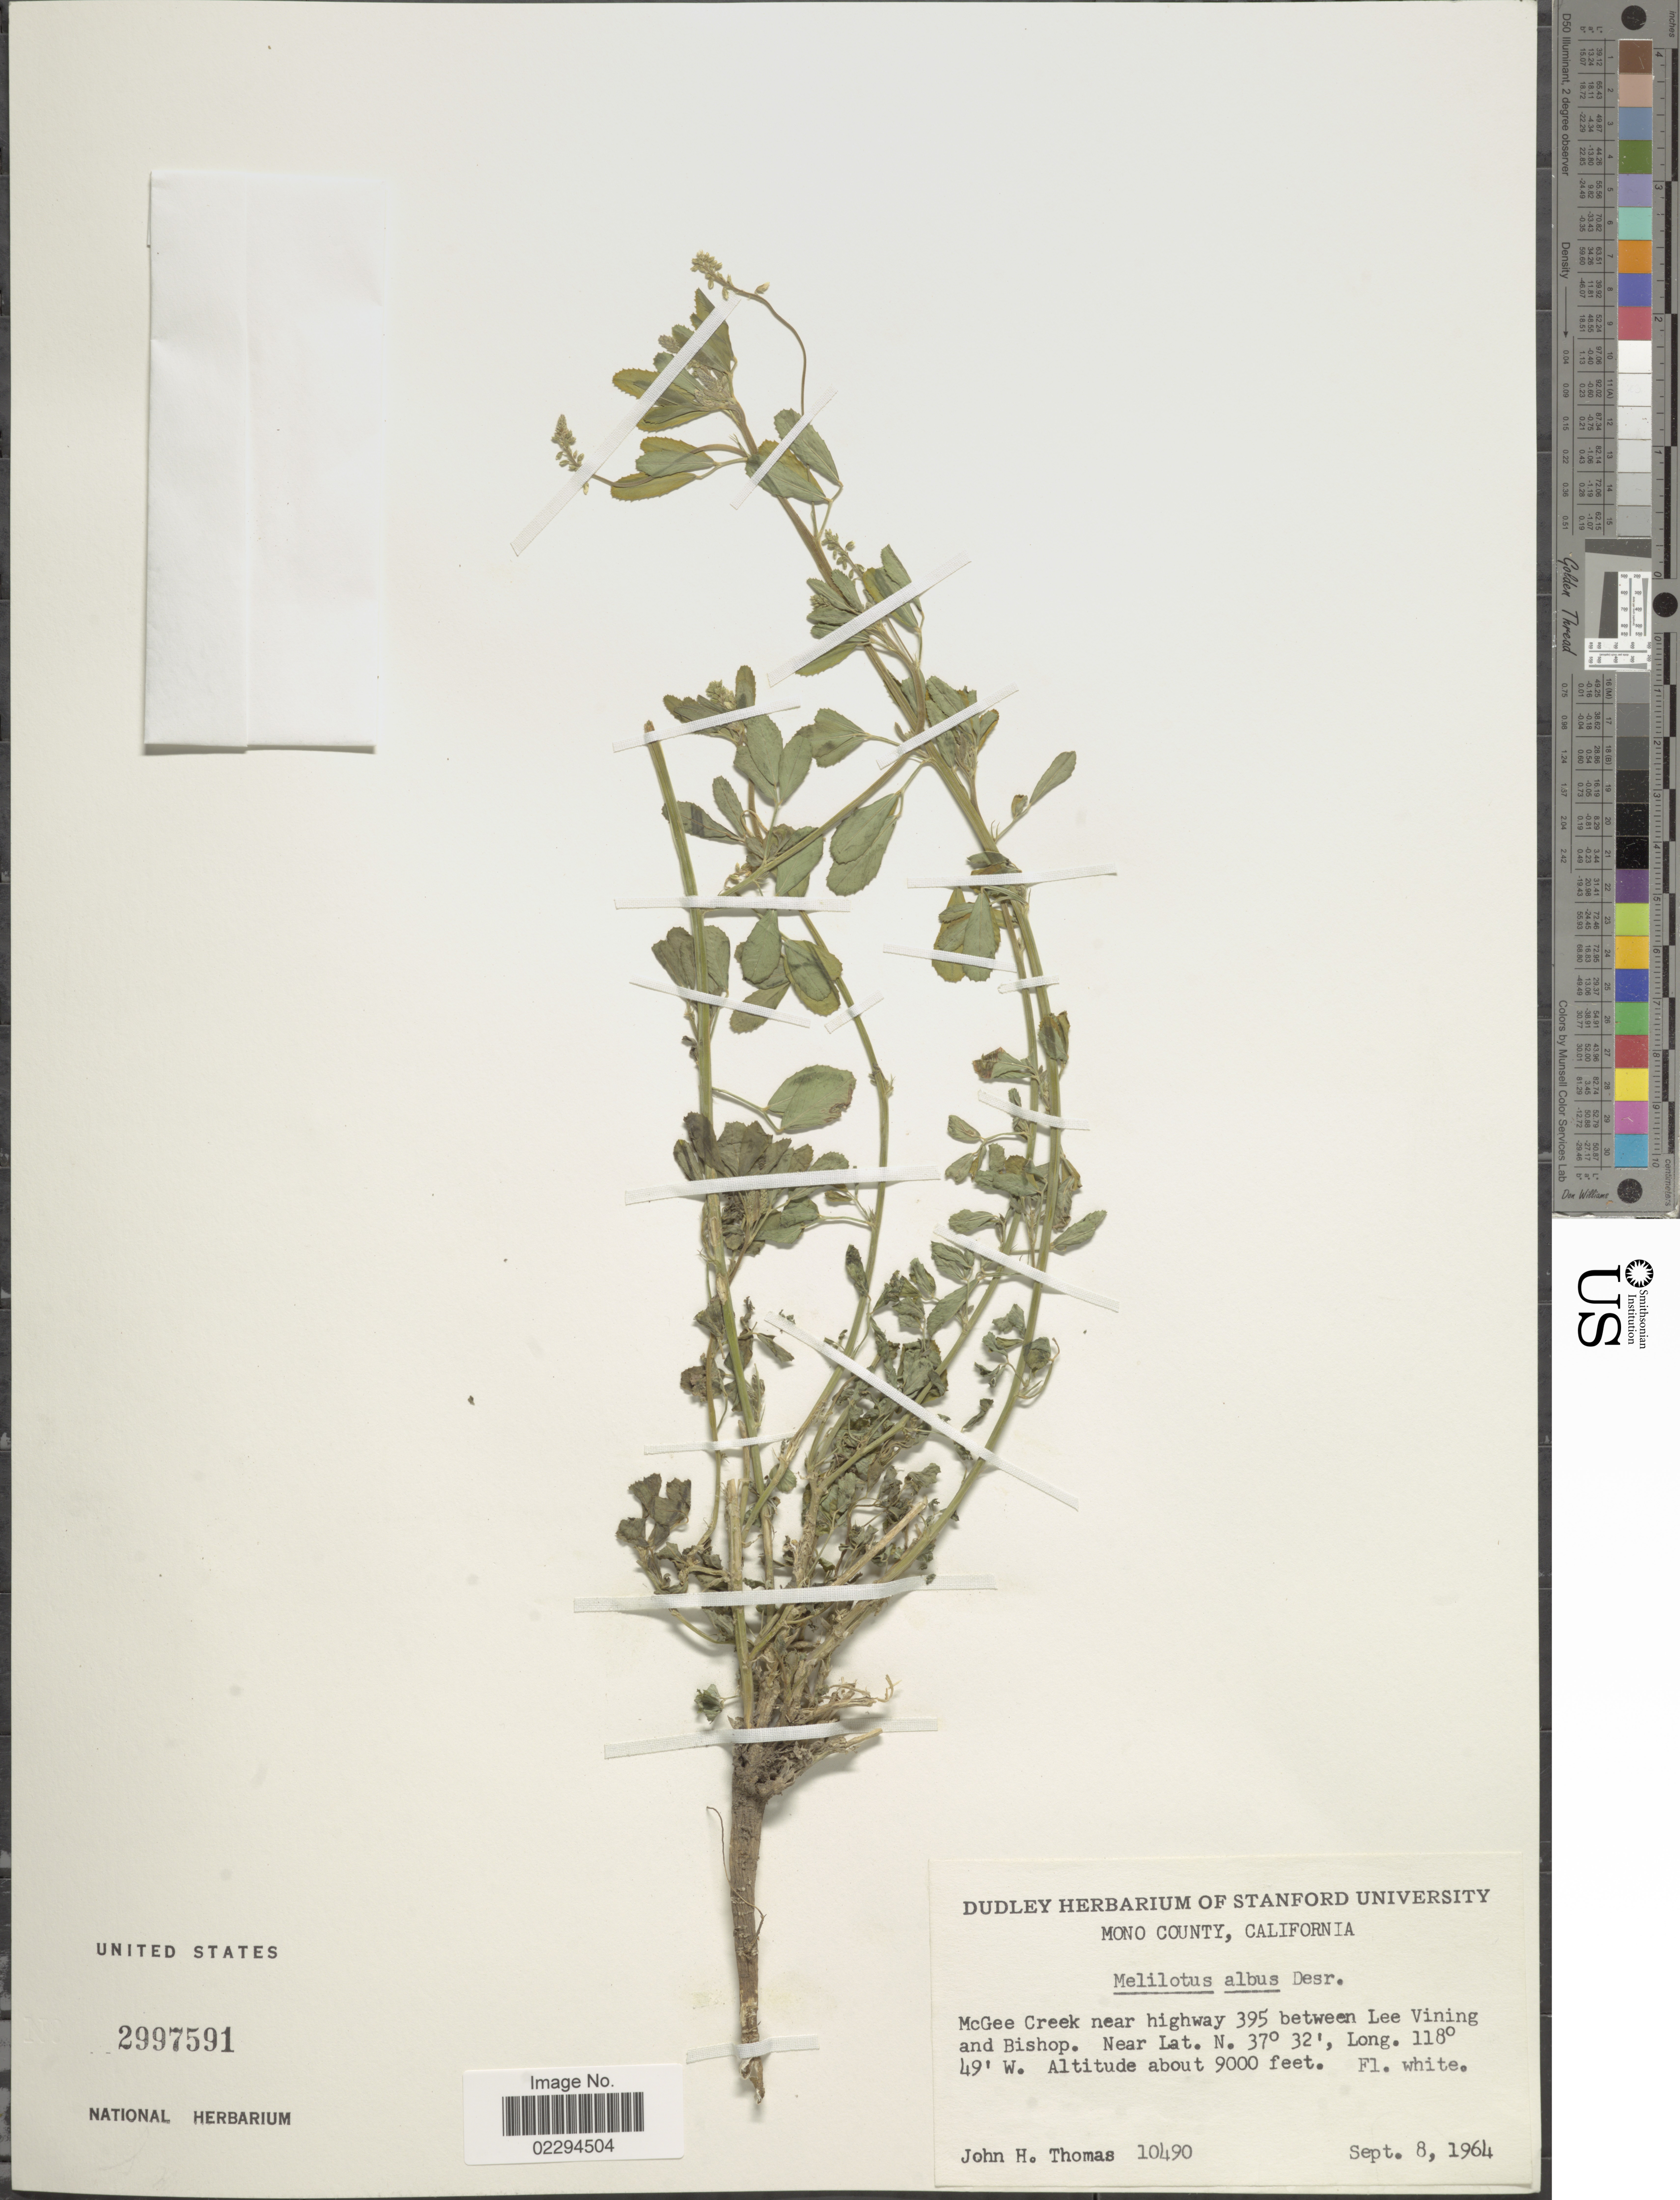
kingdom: Plantae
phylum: Tracheophyta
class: Magnoliopsida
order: Fabales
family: Fabaceae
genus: Melilotus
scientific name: Melilotus albus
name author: Medik.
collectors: J. H. Thomas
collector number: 10490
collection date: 1964-09-08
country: United States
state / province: California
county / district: Mono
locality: Mono County. McGee Creek near highway 395 between Lee Vining and Bishop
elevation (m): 2743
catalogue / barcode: US 2997591